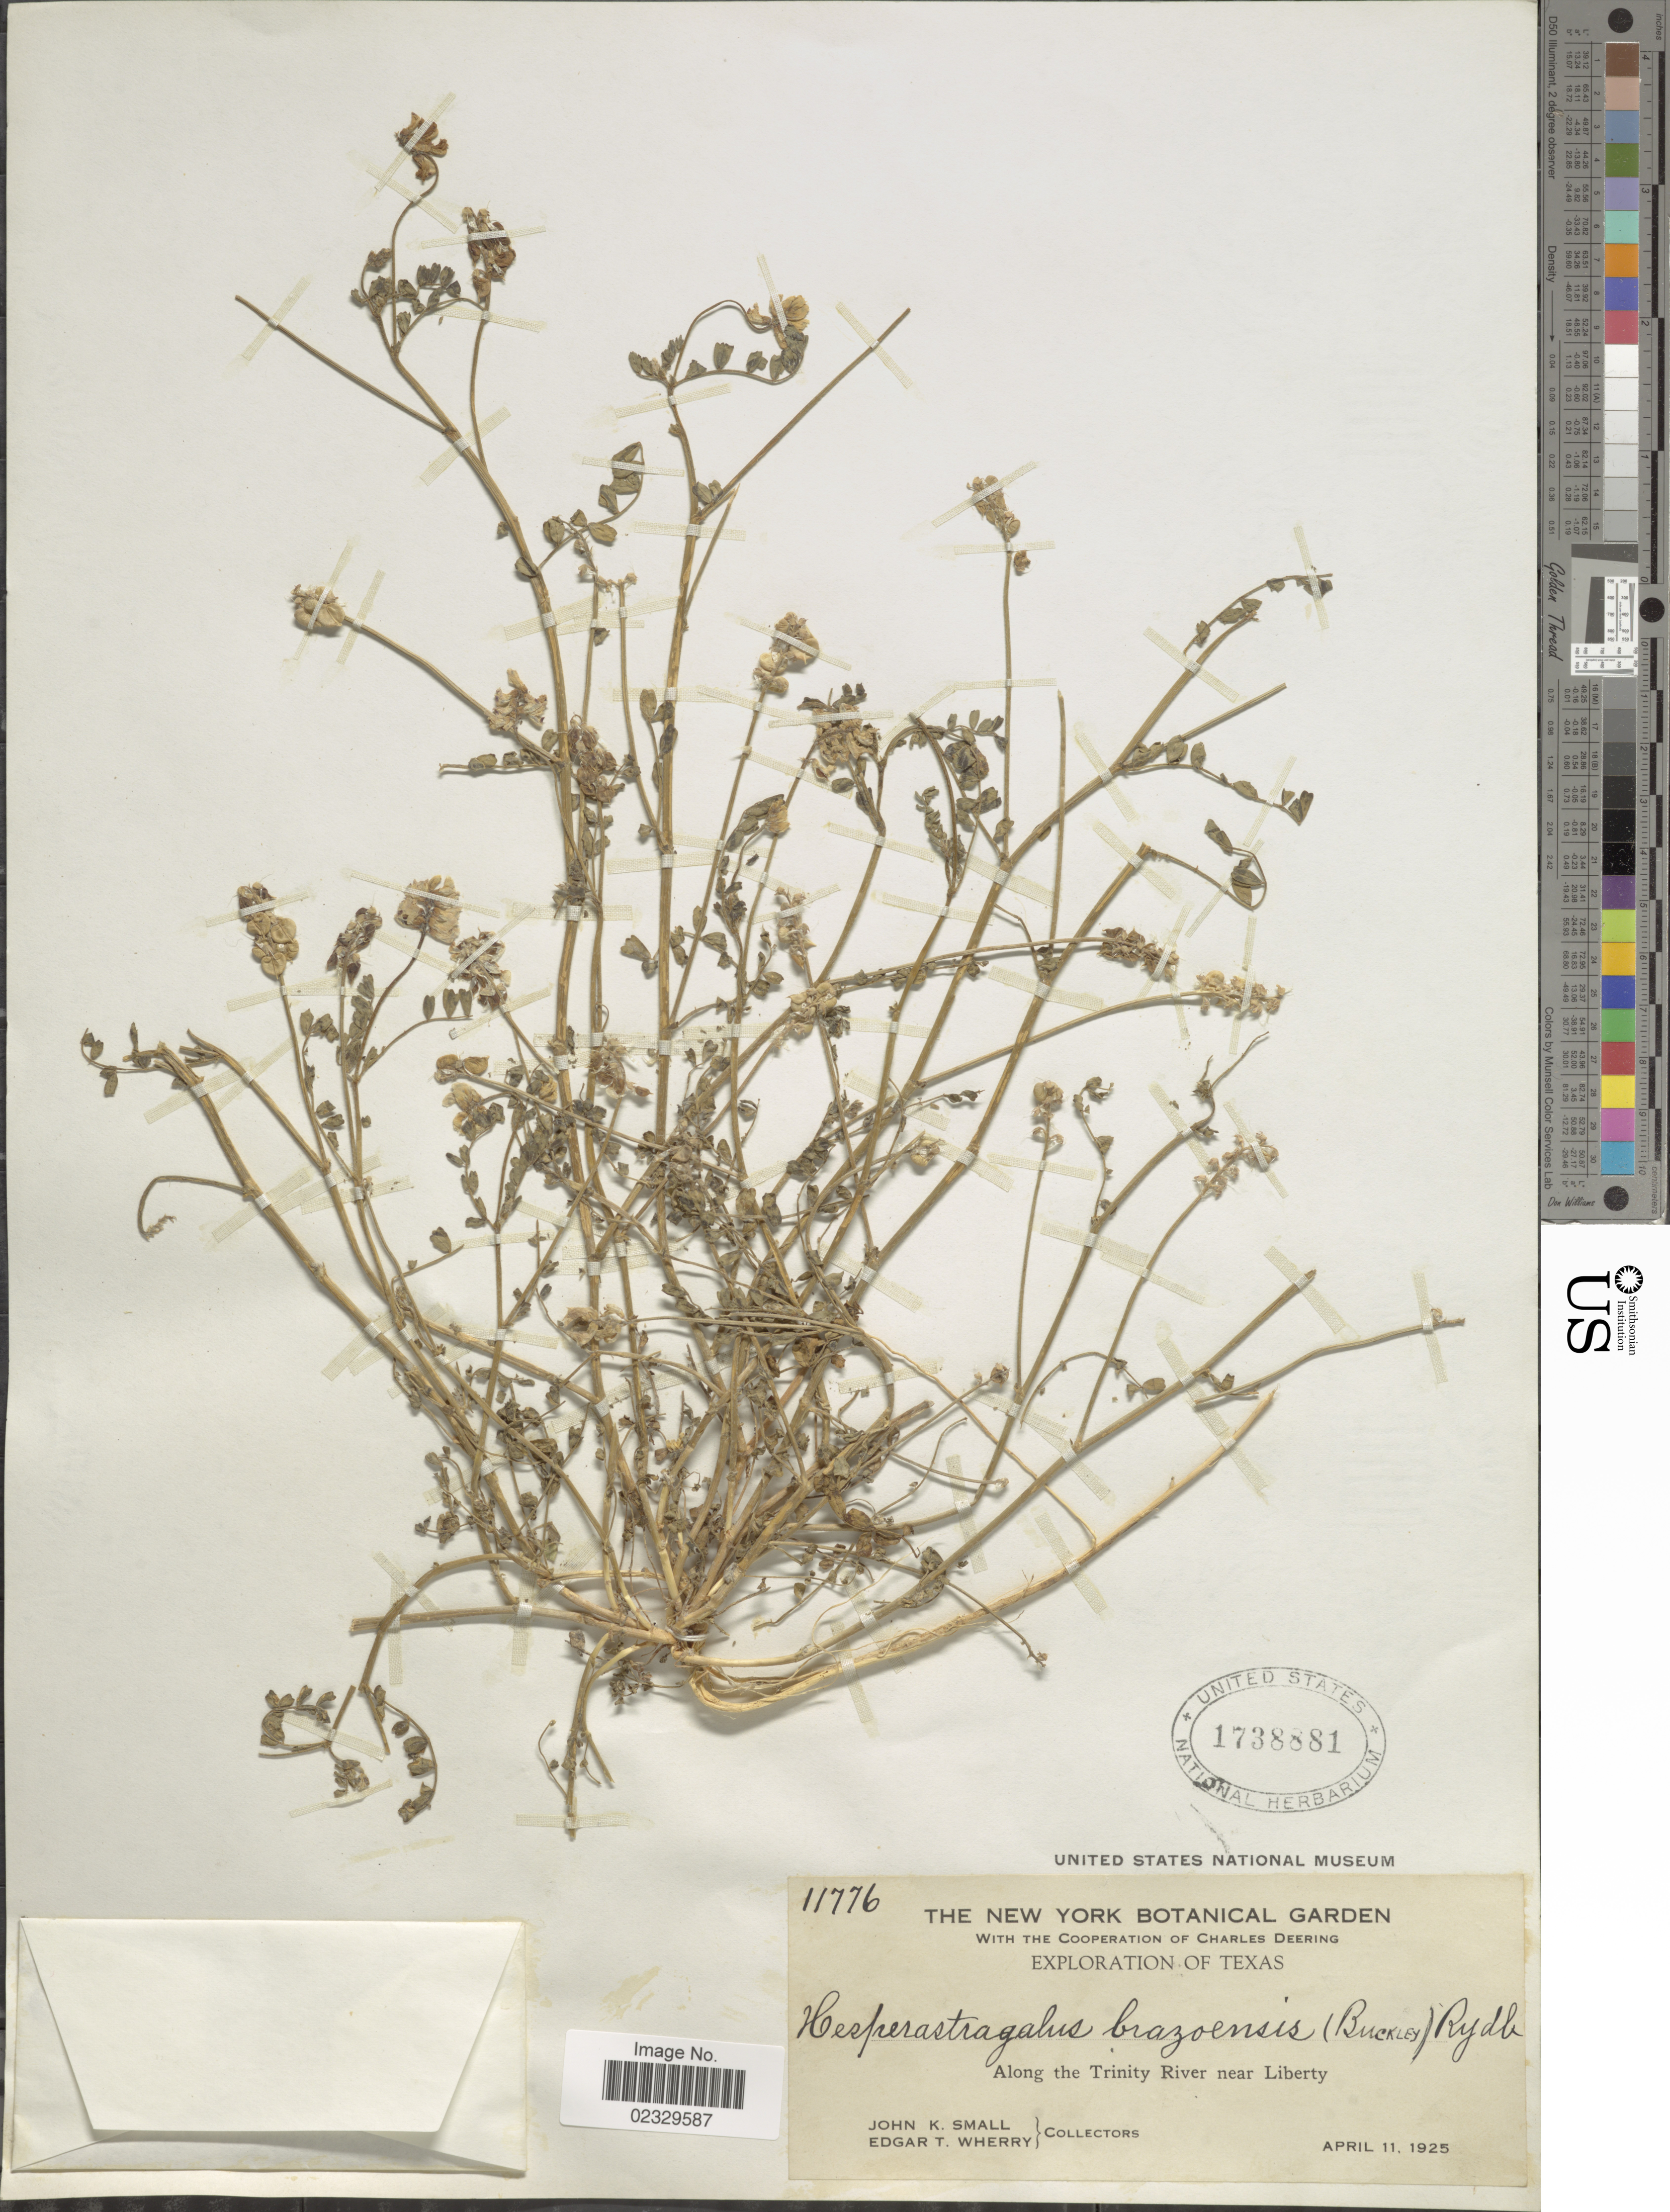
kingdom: Plantae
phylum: Tracheophyta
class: Magnoliopsida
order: Fabales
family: Fabaceae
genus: Astragalus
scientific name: Astragalus brazoensis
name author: Buckley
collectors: J. K. Small & E. T. Wherry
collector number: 11776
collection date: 1925-04-11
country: United States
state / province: Texas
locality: Along the Trinity River near Liberty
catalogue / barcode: US 1738881